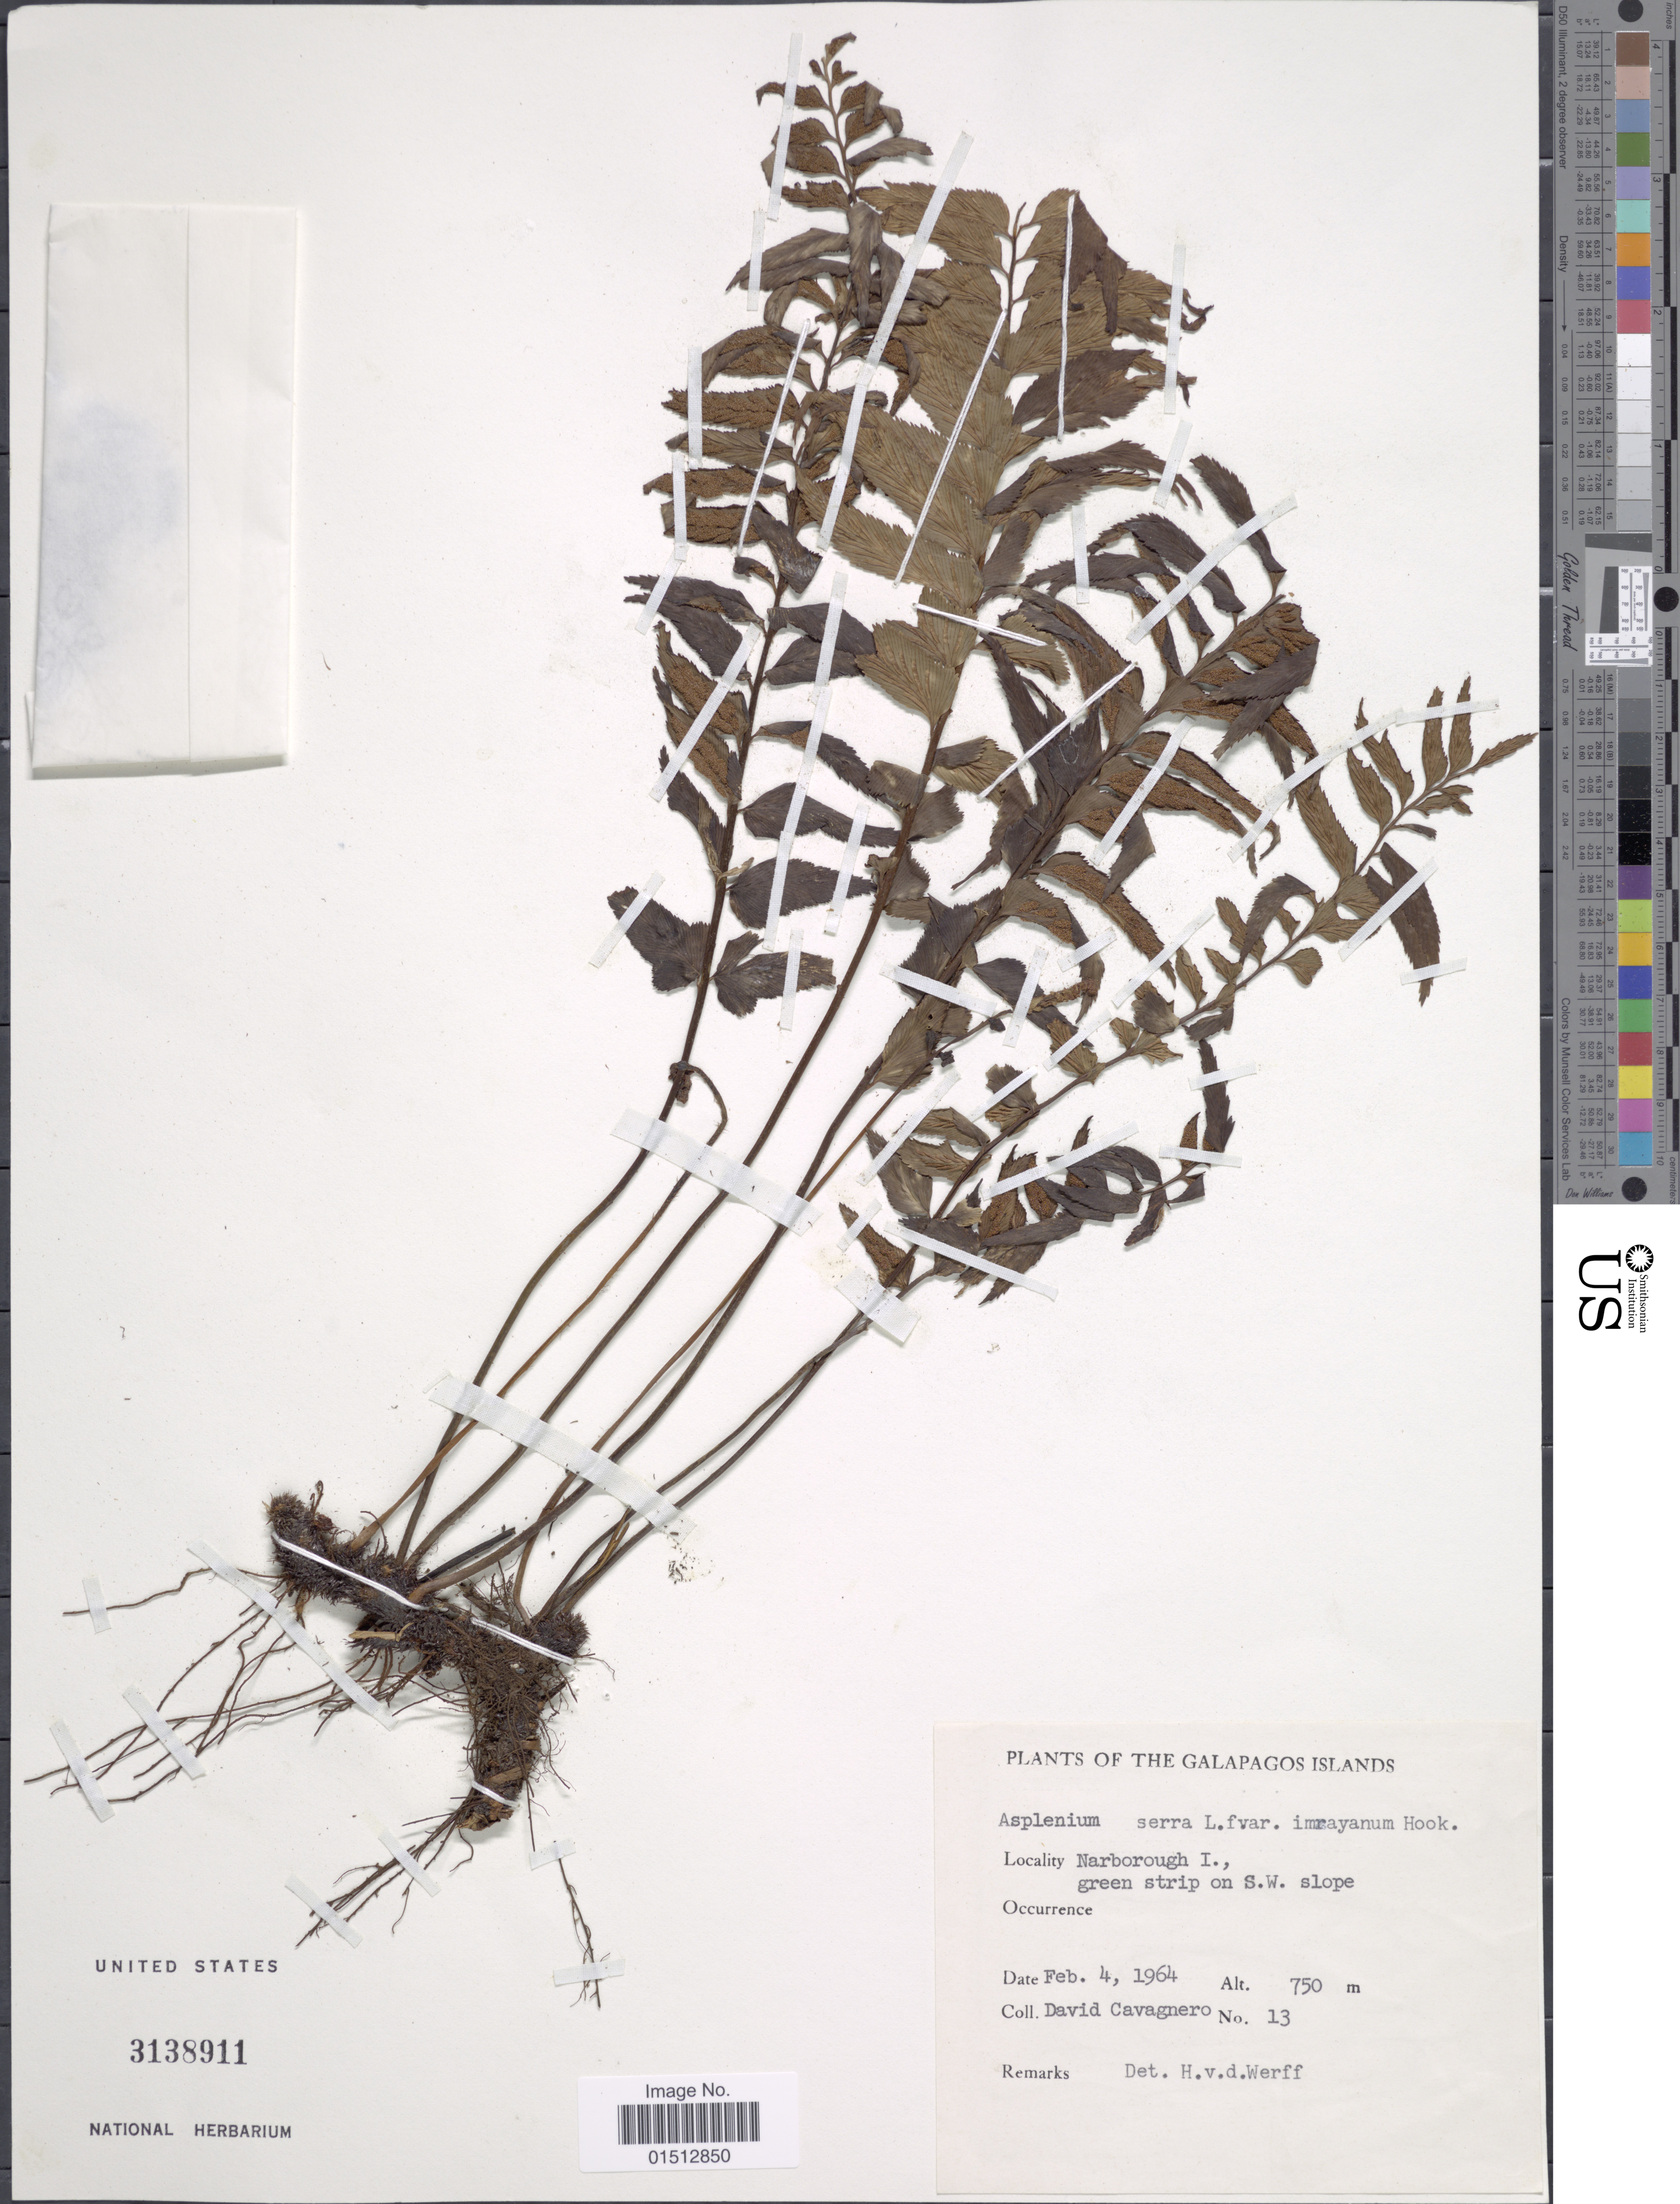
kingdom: Plantae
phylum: Tracheophyta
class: Polypodiopsida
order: Polypodiales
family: Aspleniaceae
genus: Asplenium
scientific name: Asplenium serra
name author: Langsd. & Fisch.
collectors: D. Cavagnaro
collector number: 13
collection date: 1964-02-04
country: Ecuador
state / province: Colón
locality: Galapagos Islands, Narborough I., green strip on S.W. slope.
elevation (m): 750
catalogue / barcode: US 3138911